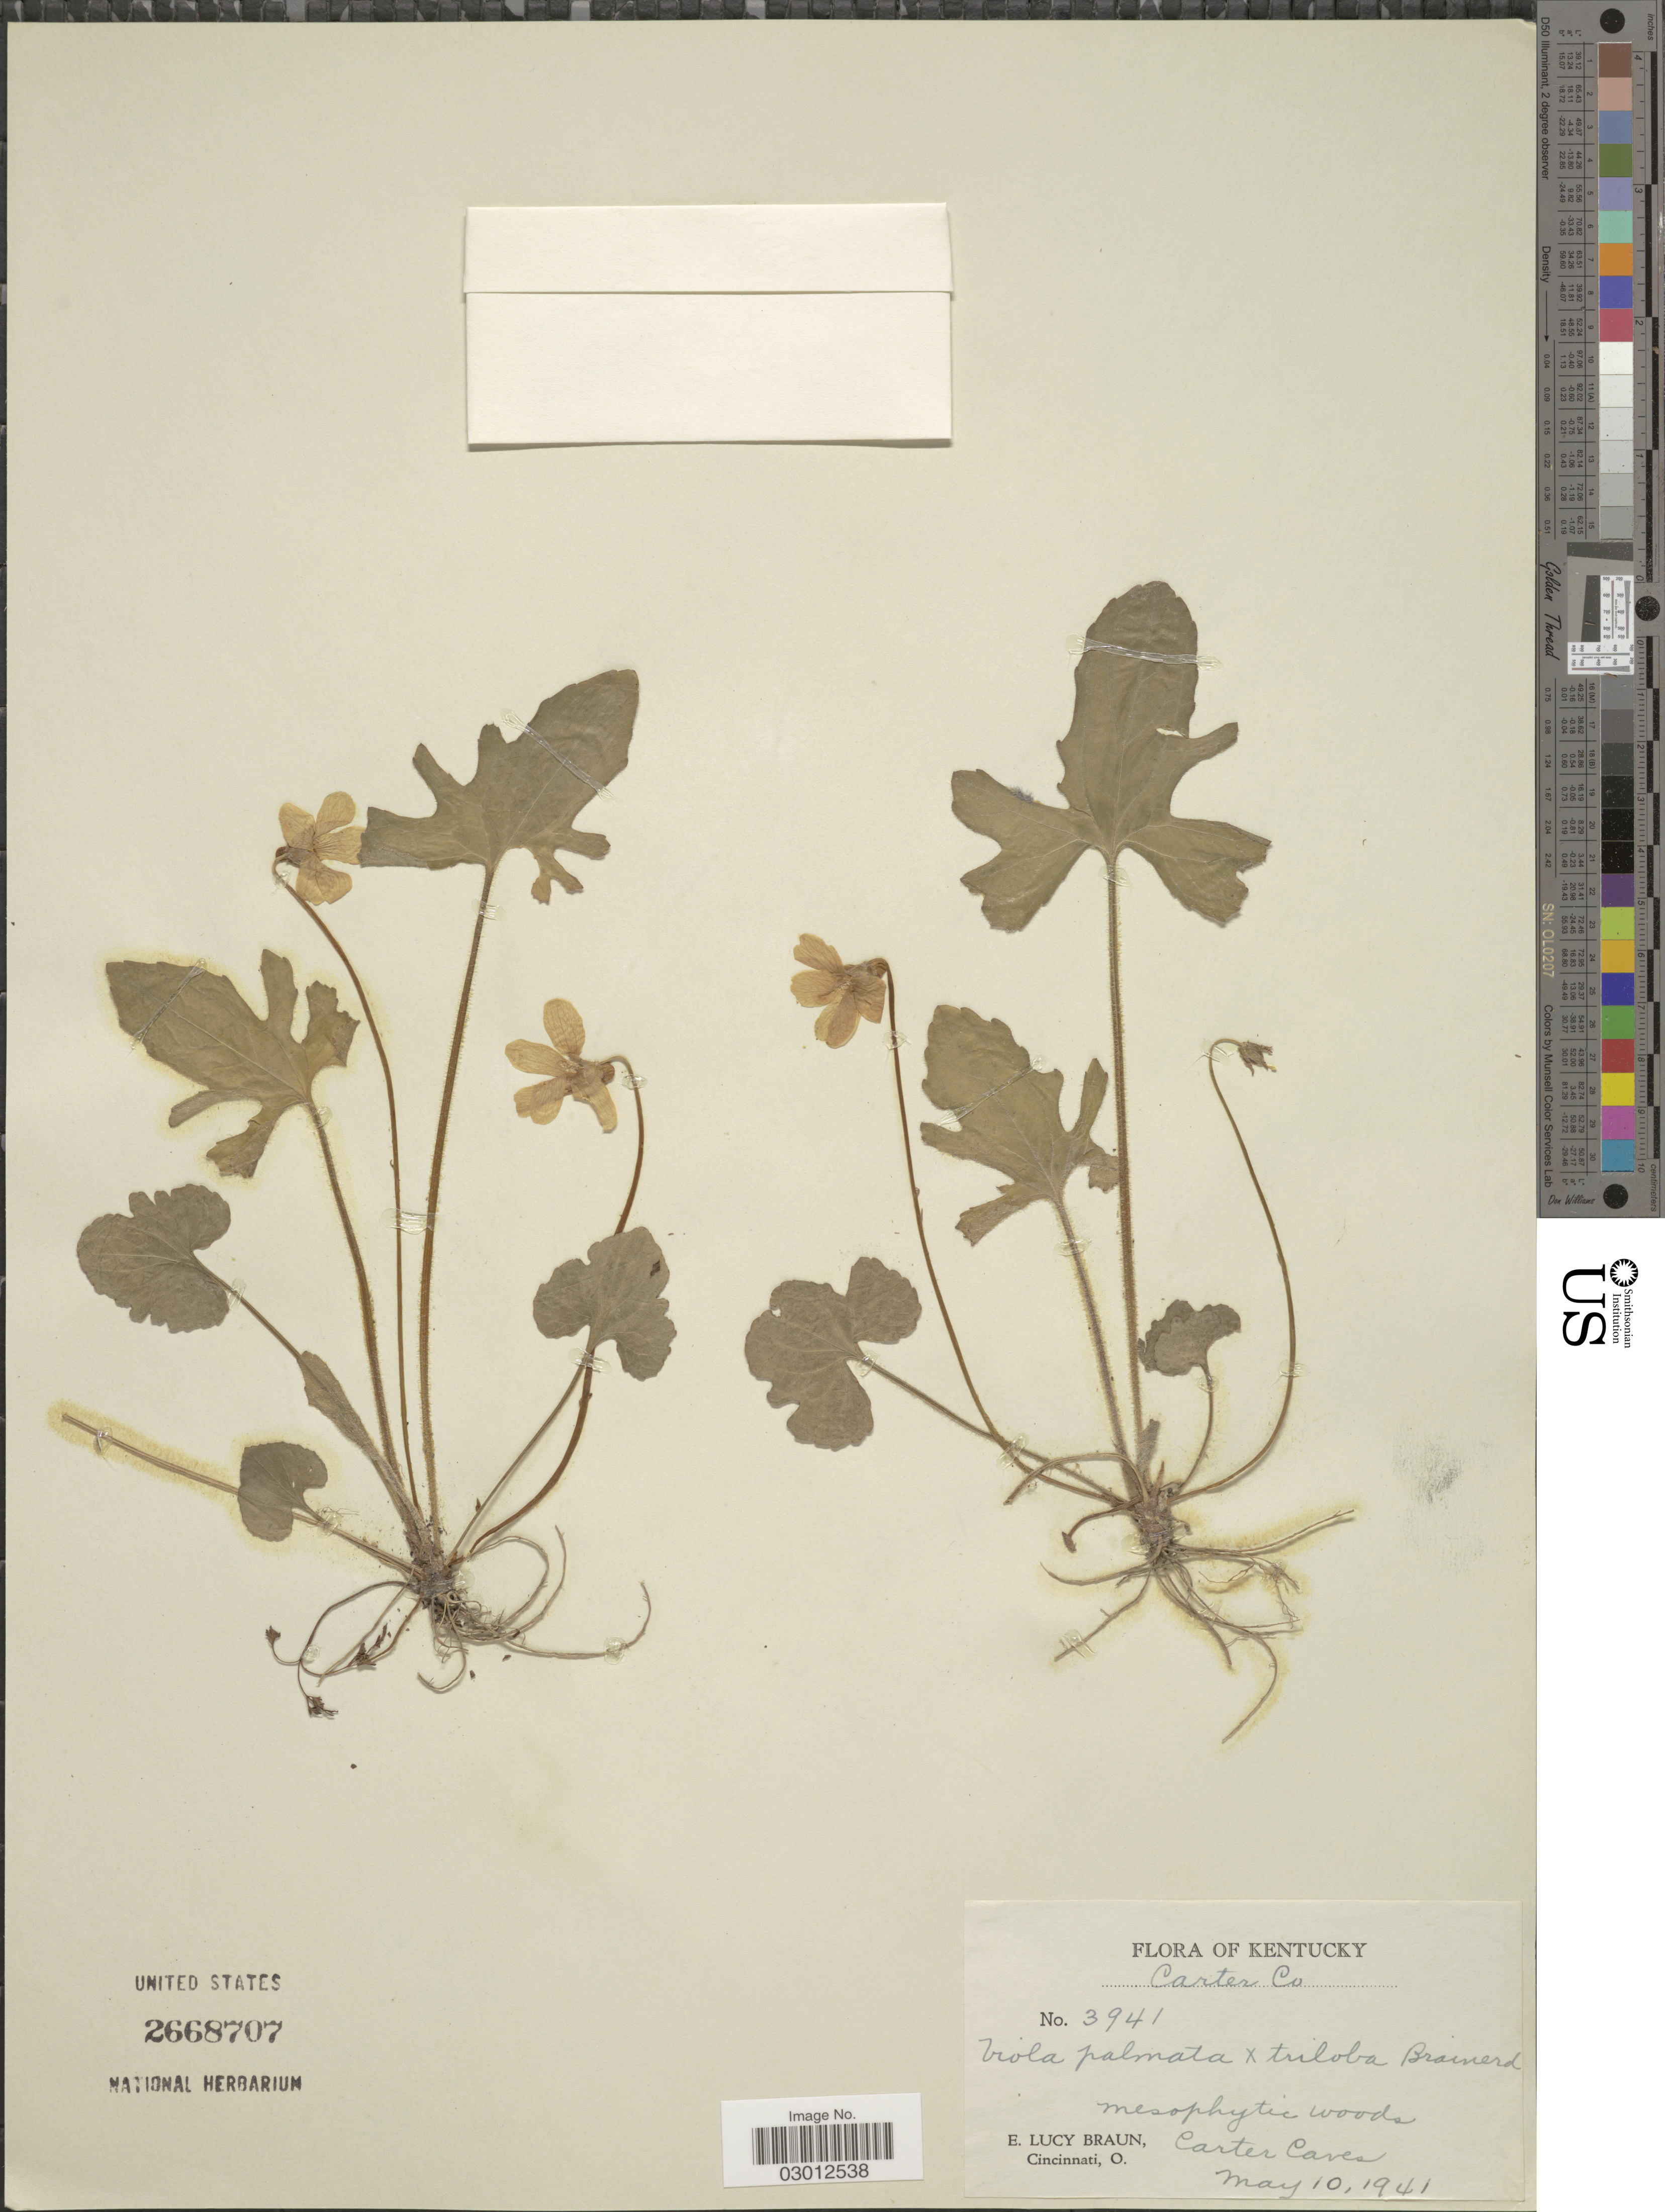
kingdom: Plantae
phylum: Tracheophyta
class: Magnoliopsida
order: Malpighiales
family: Violaceae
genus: Viola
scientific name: Viola palmata x V. triloba Schwein.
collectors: E. L. Braun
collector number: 3941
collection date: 1941-05-10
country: United States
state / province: Kentucky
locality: Carter Co. Carter Caves.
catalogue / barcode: US 2668707